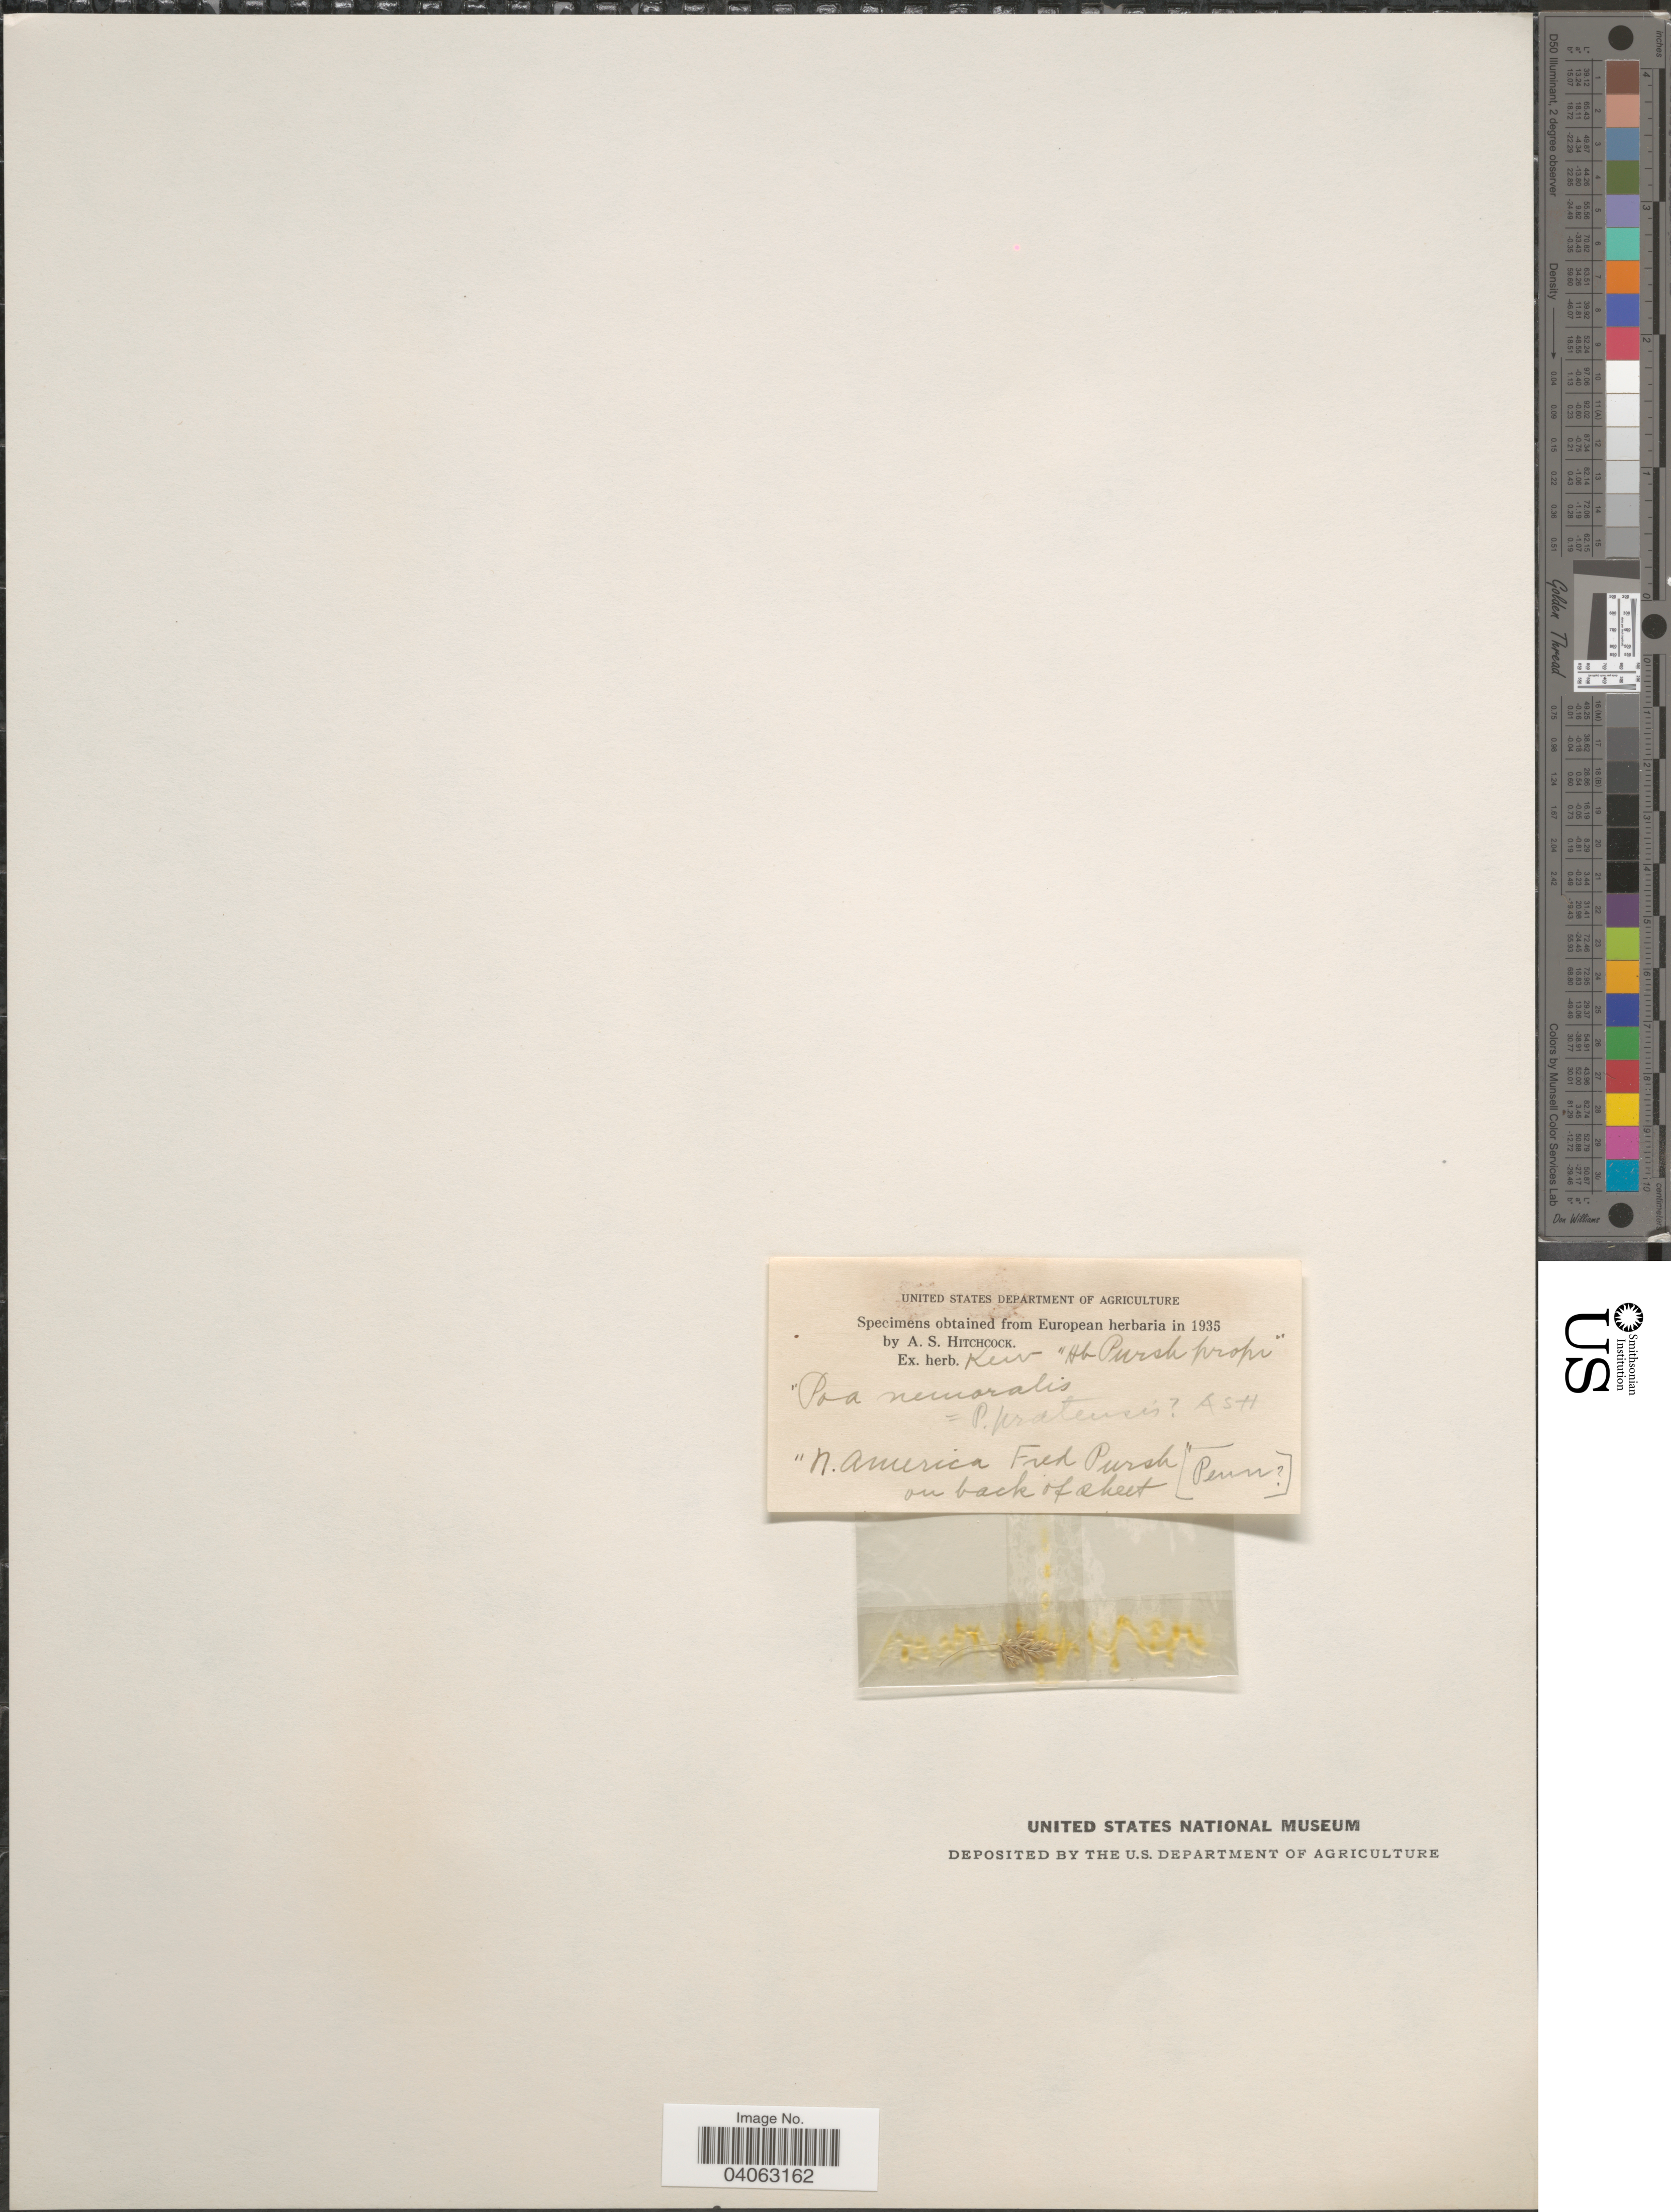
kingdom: Plantae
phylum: Tracheophyta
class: Liliopsida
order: Poales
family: Poaceae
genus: Poa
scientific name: Poa pratensis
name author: L.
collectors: ex Herb. Kew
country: United States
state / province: Pennsylvania